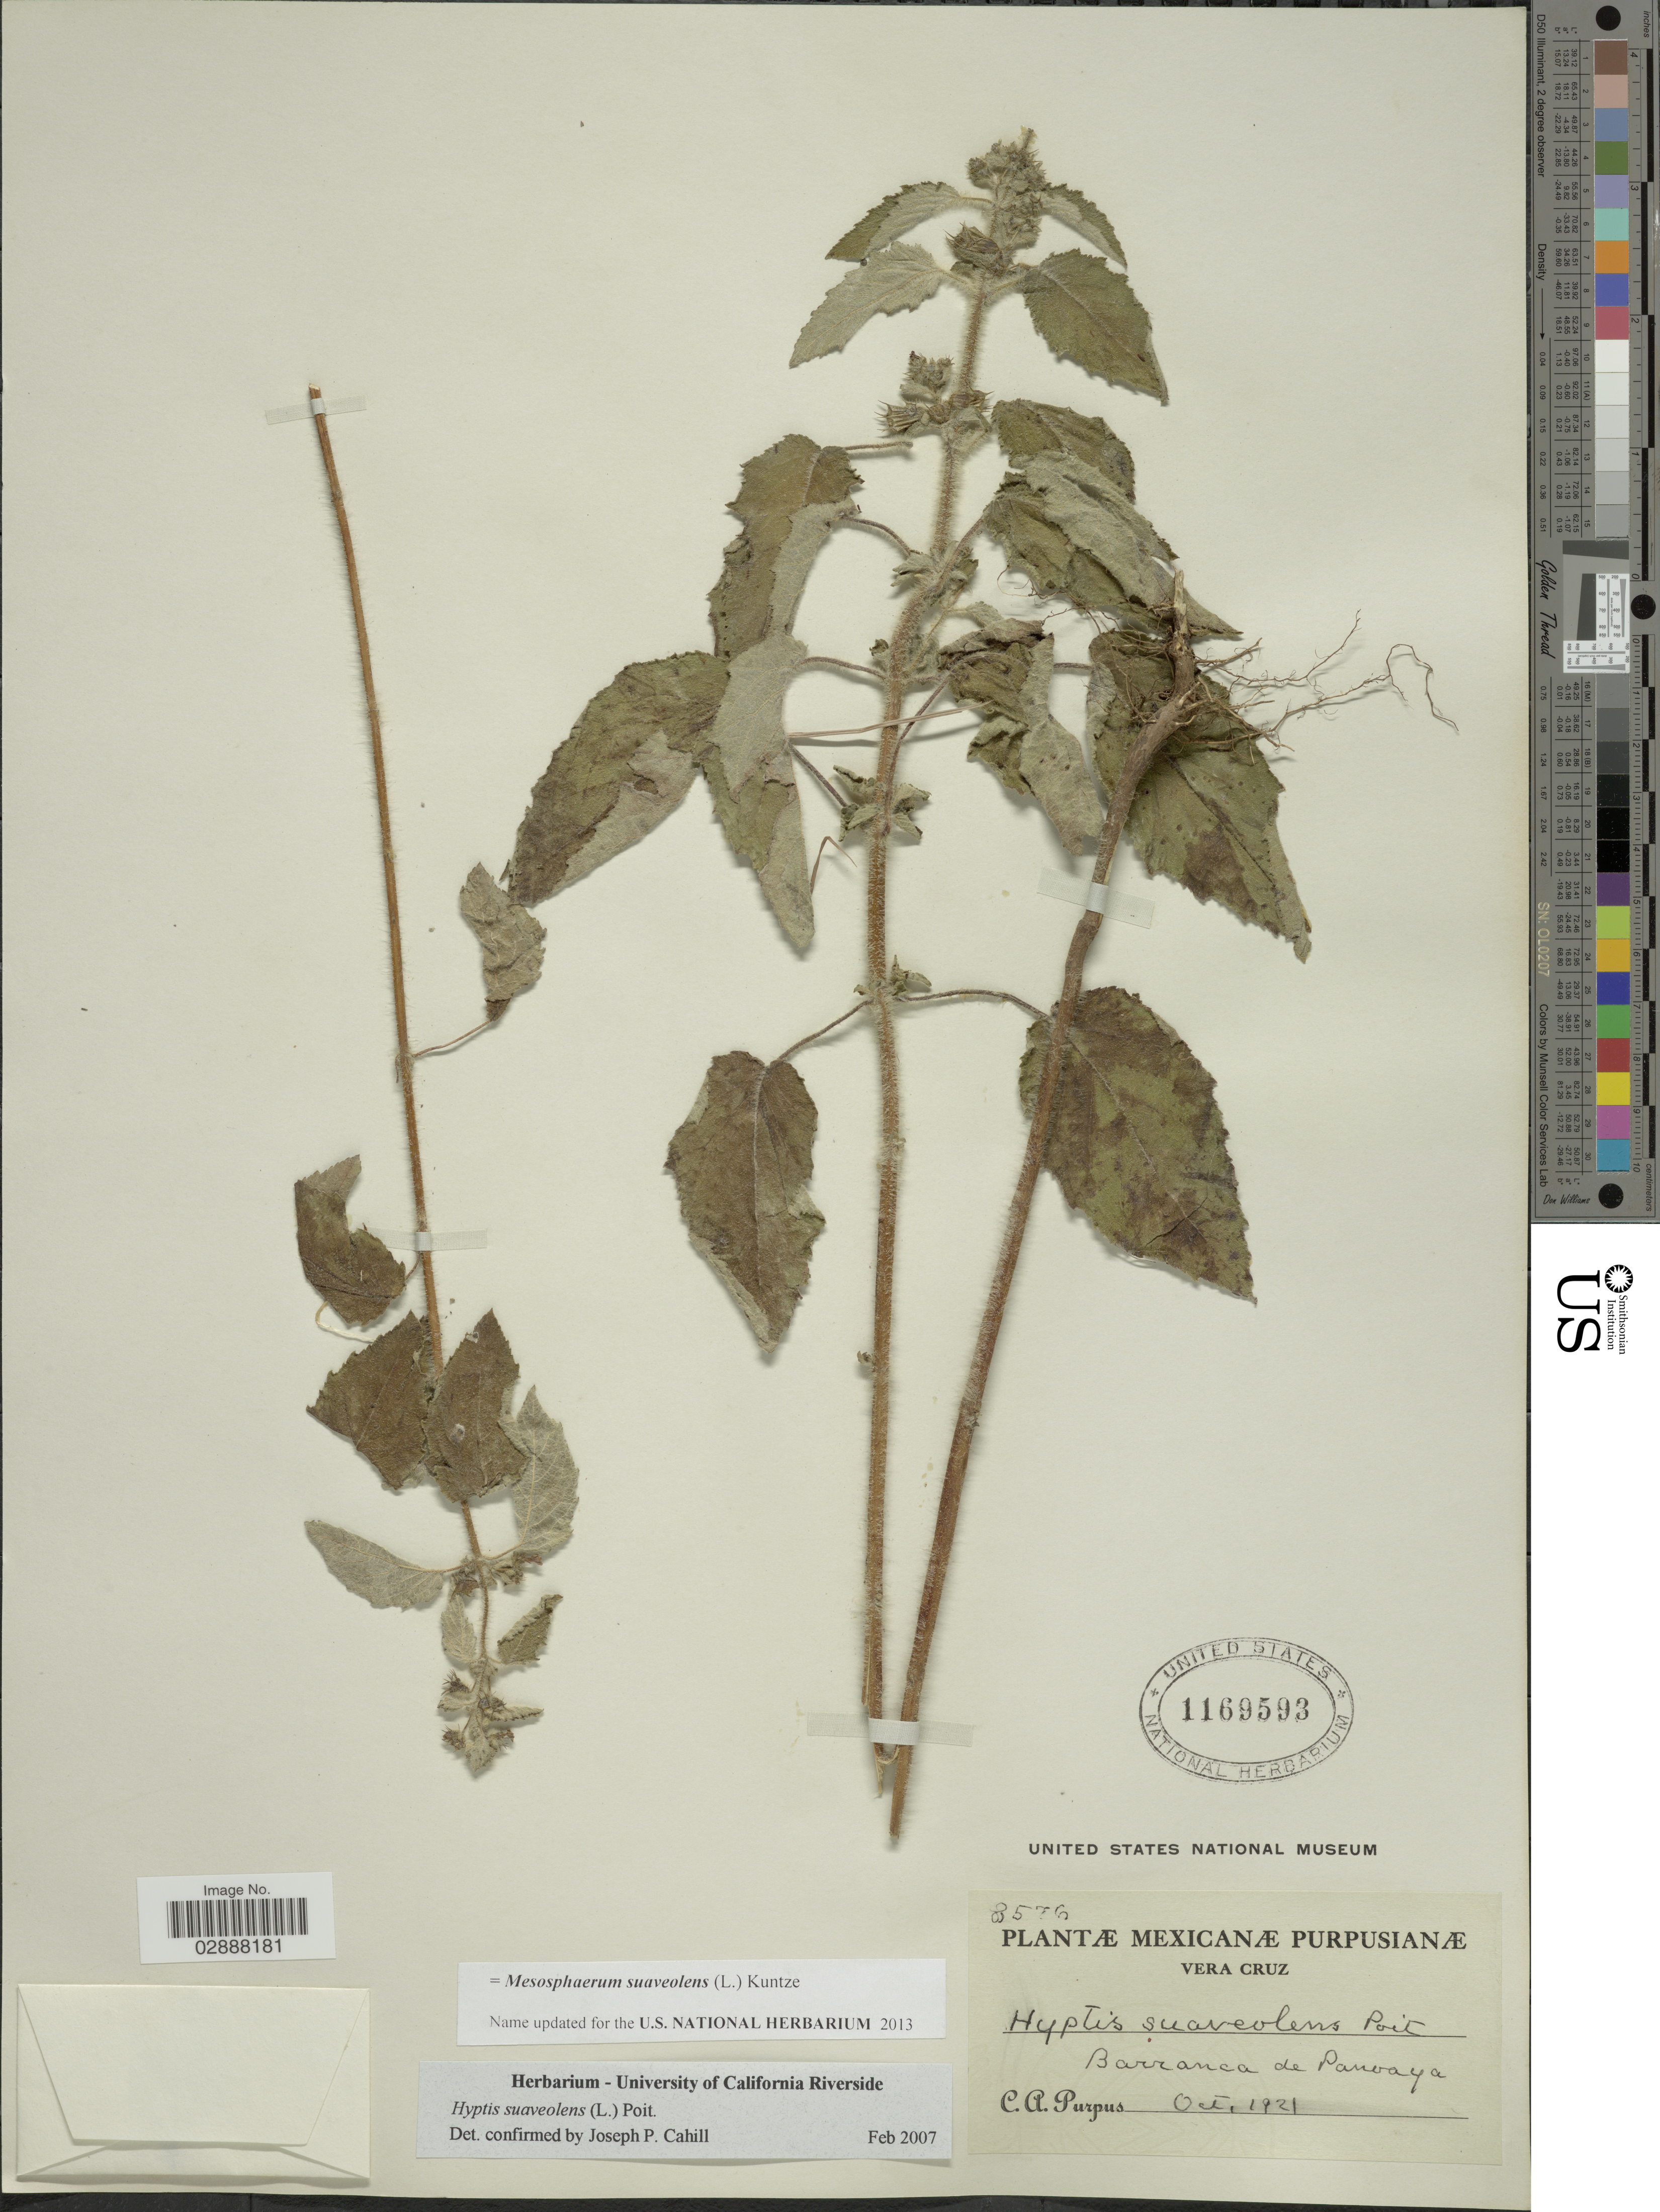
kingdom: Plantae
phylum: Tracheophyta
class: Magnoliopsida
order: Lamiales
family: Lamiaceae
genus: Mesosphaerum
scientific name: Mesosphaerum suaveolens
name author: (L.) Kuntze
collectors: C. A. Purpus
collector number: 8576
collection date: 1921-10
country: Mexico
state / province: Veracruz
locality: Vera Cruz. Barranca de Panoaya.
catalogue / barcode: US 1169593